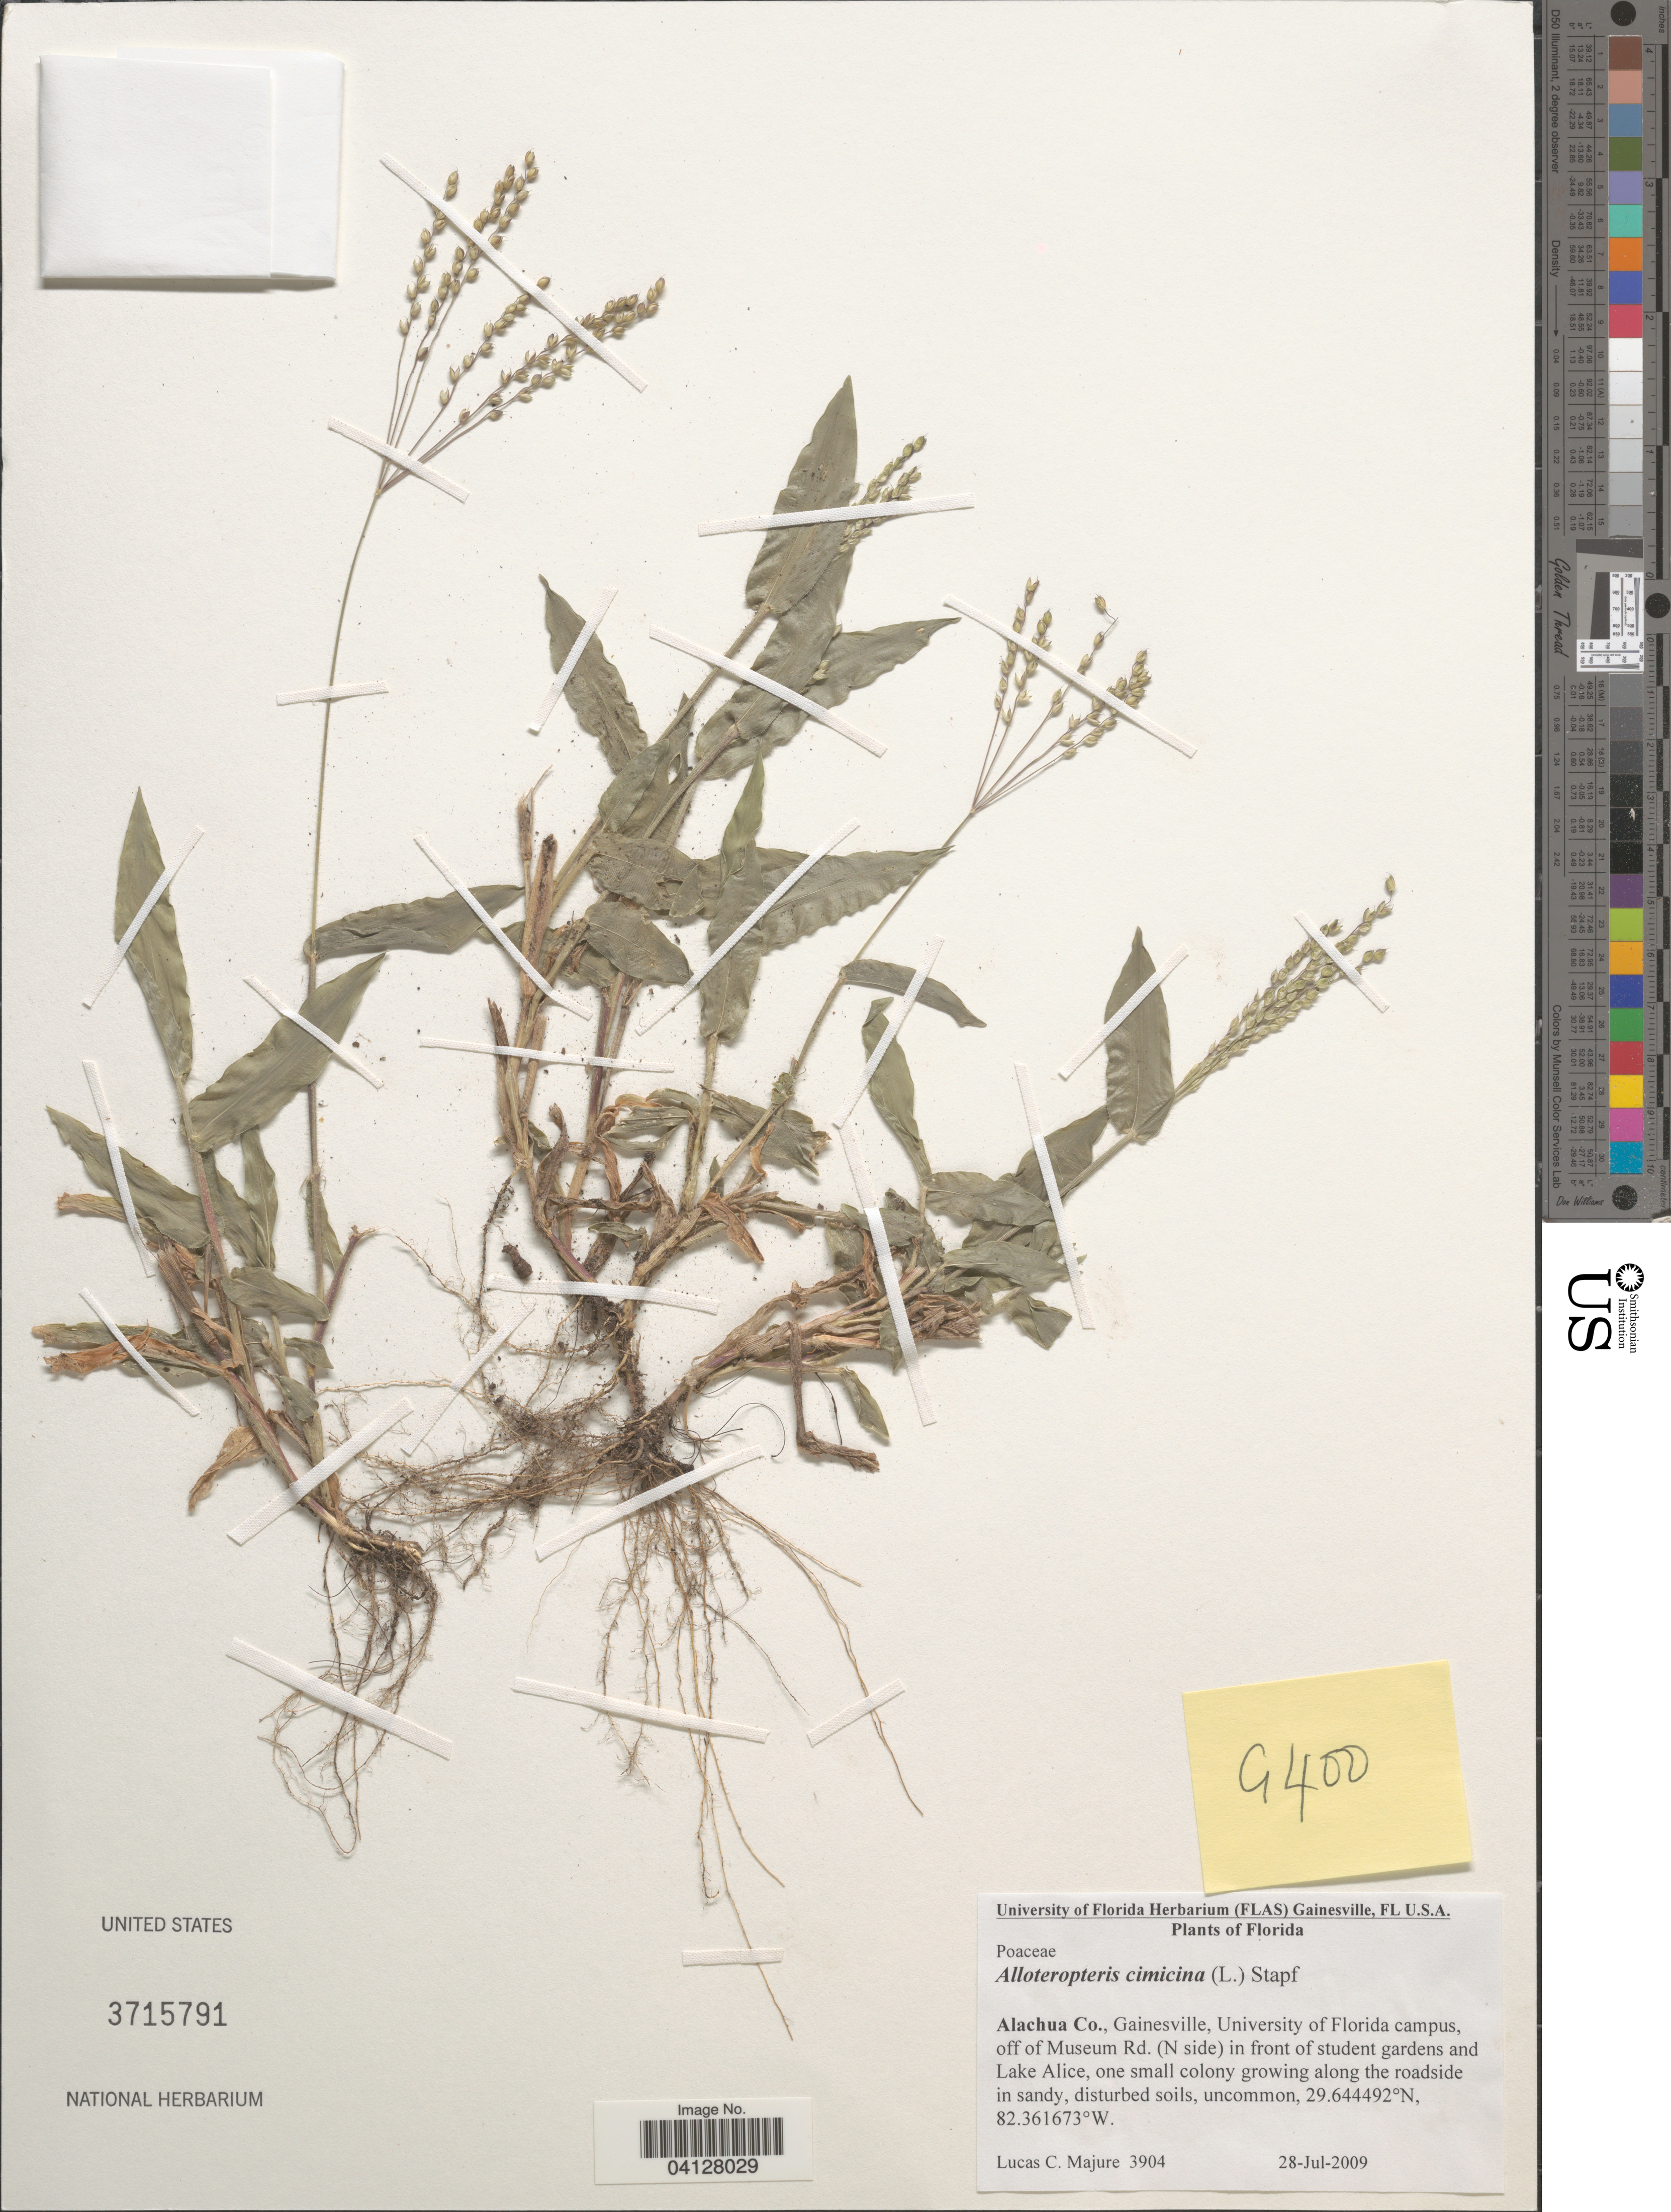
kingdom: Plantae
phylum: Tracheophyta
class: Liliopsida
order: Poales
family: Poaceae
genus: Alloteropsis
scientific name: Alloteropsis cimicina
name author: (L.) Stapf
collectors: L. C. Majure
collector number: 3904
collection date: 2009-07-28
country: United States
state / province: Florida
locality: Alachua Co., Gainesville, University of Florida campus, off of Museum Rd. (N side) in front of student gardens and Lake Alice.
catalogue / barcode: US 3715791